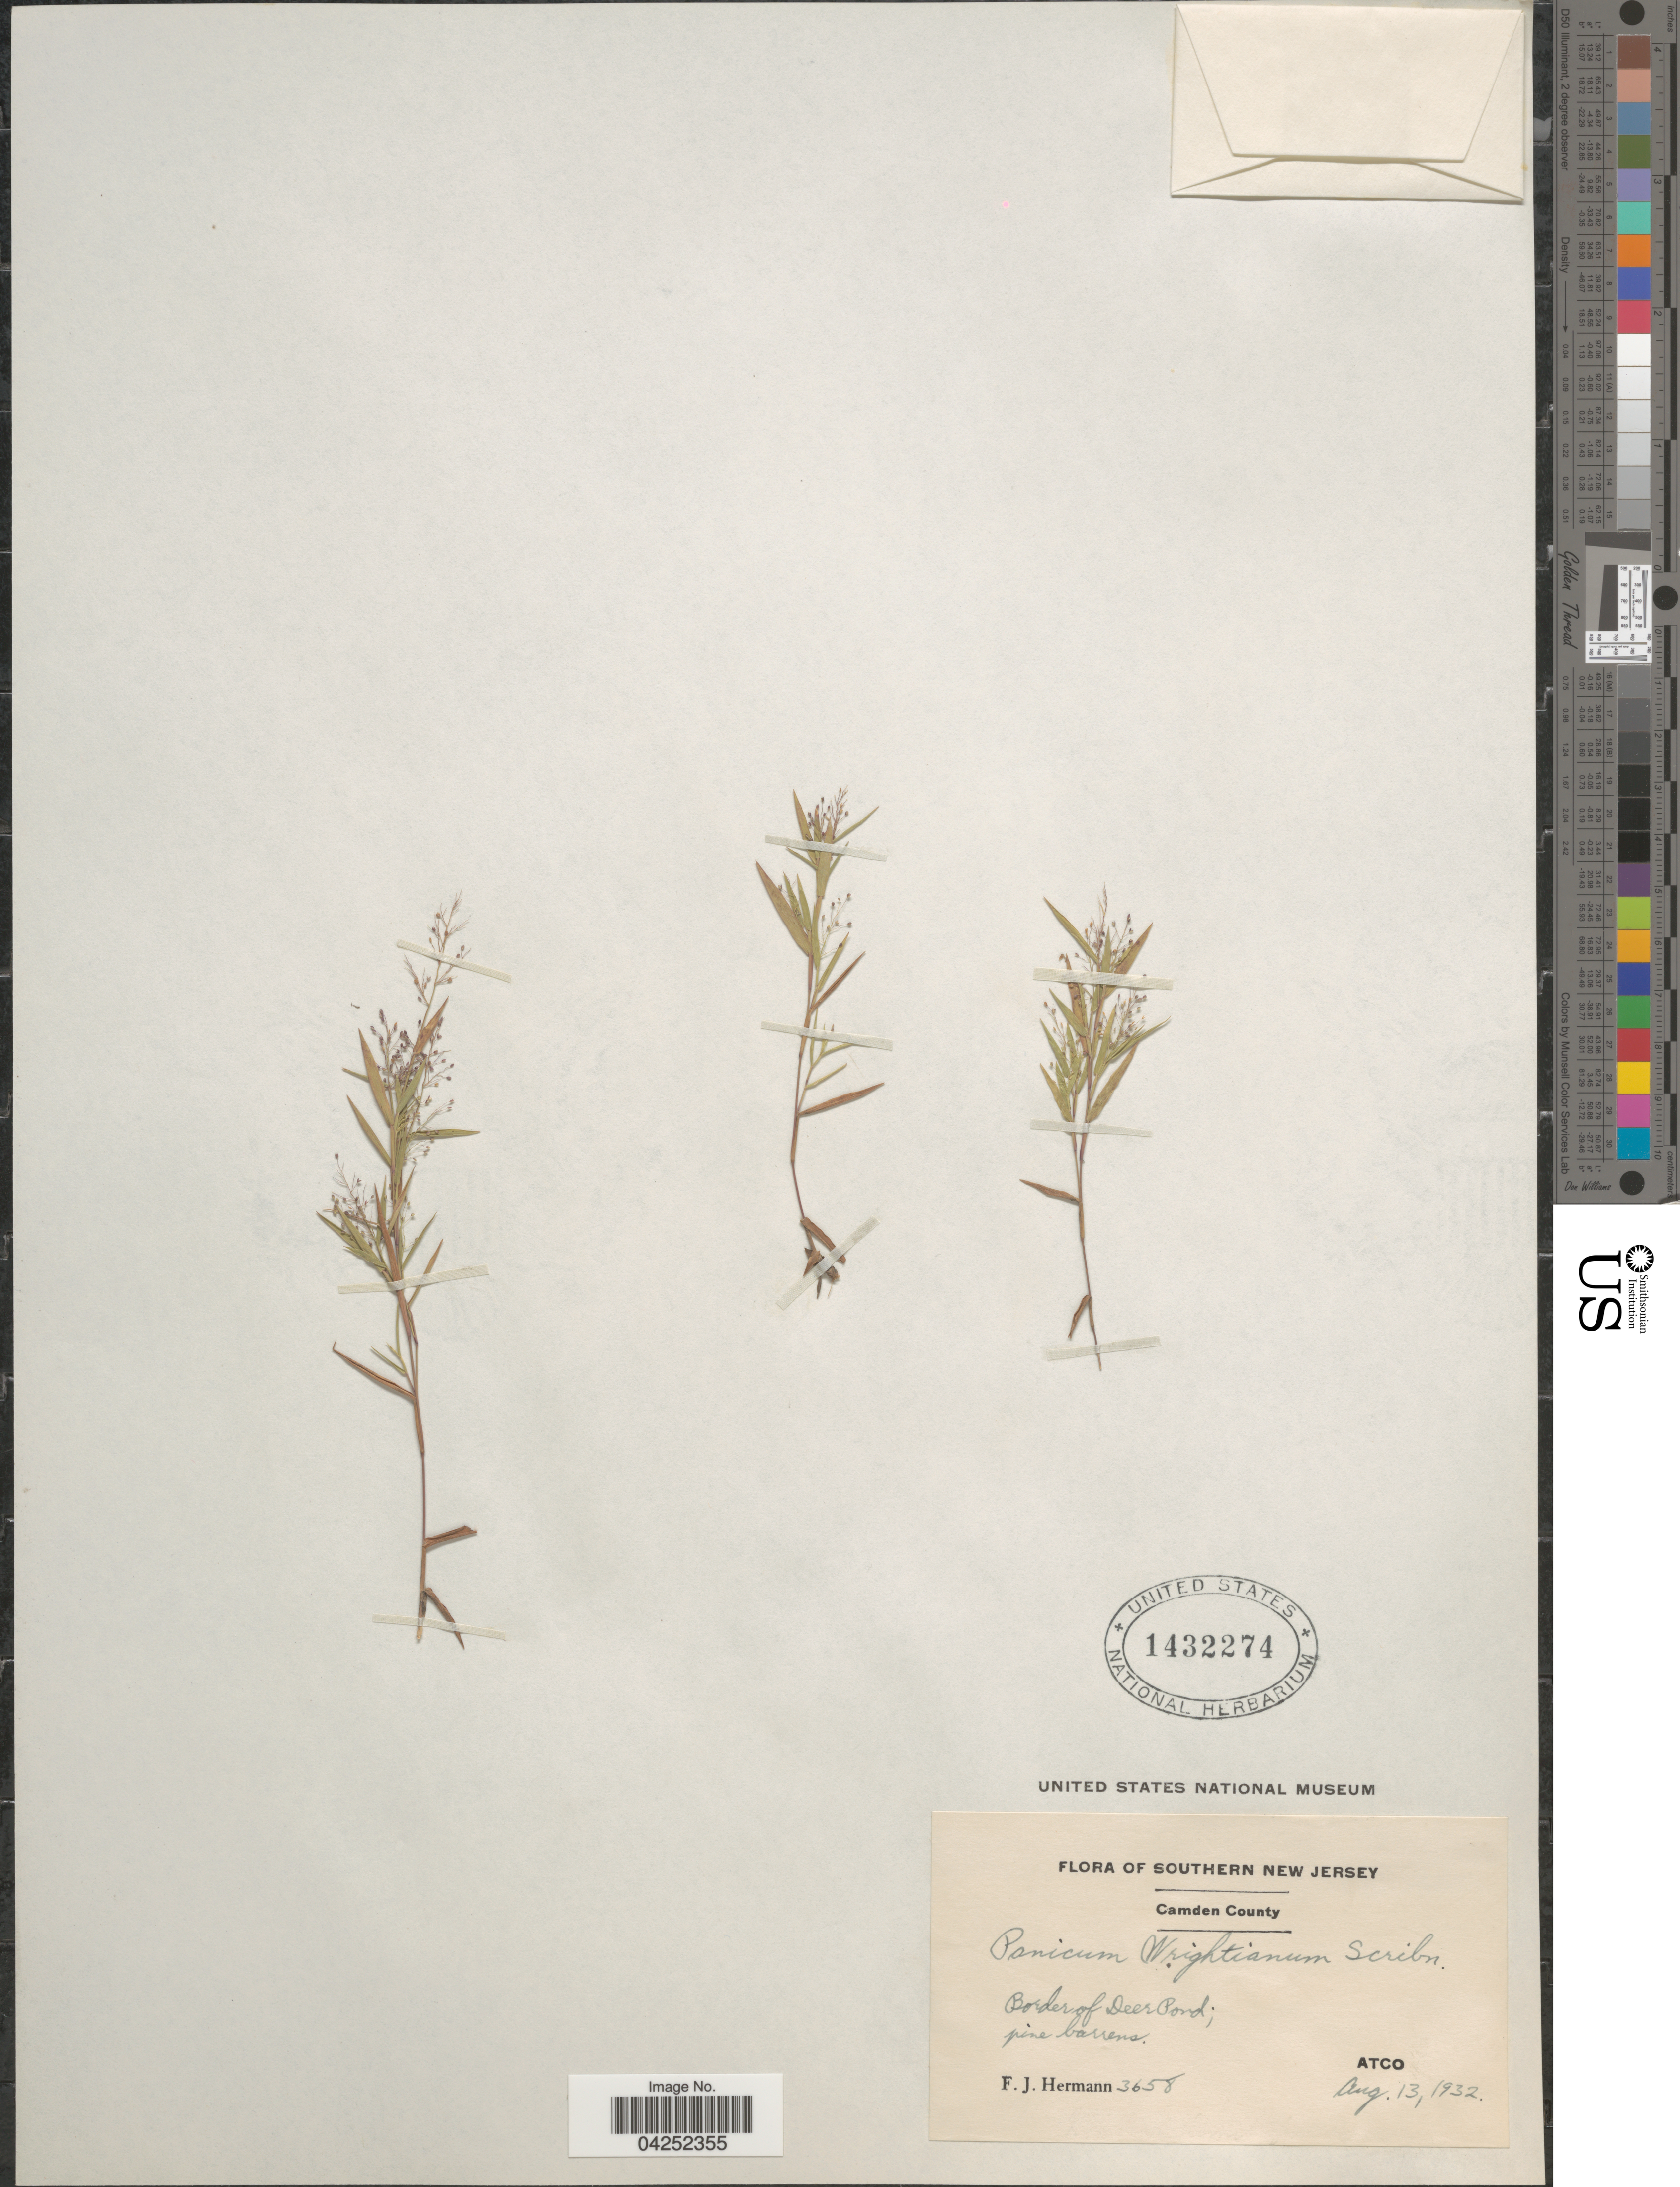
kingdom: Plantae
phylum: Tracheophyta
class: Liliopsida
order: Poales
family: Poaceae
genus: Dichanthelium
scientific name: Dichanthelium acuminatum var. longiligulatum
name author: (Nash) Gould & C.A. Clark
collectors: F. J. Hermann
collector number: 3658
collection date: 1932-08-13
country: United States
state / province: New Jersey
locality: Southern New Jersey. Camden County. Border of Deer Pond; pine barrens. Atco.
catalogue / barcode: US 1432274